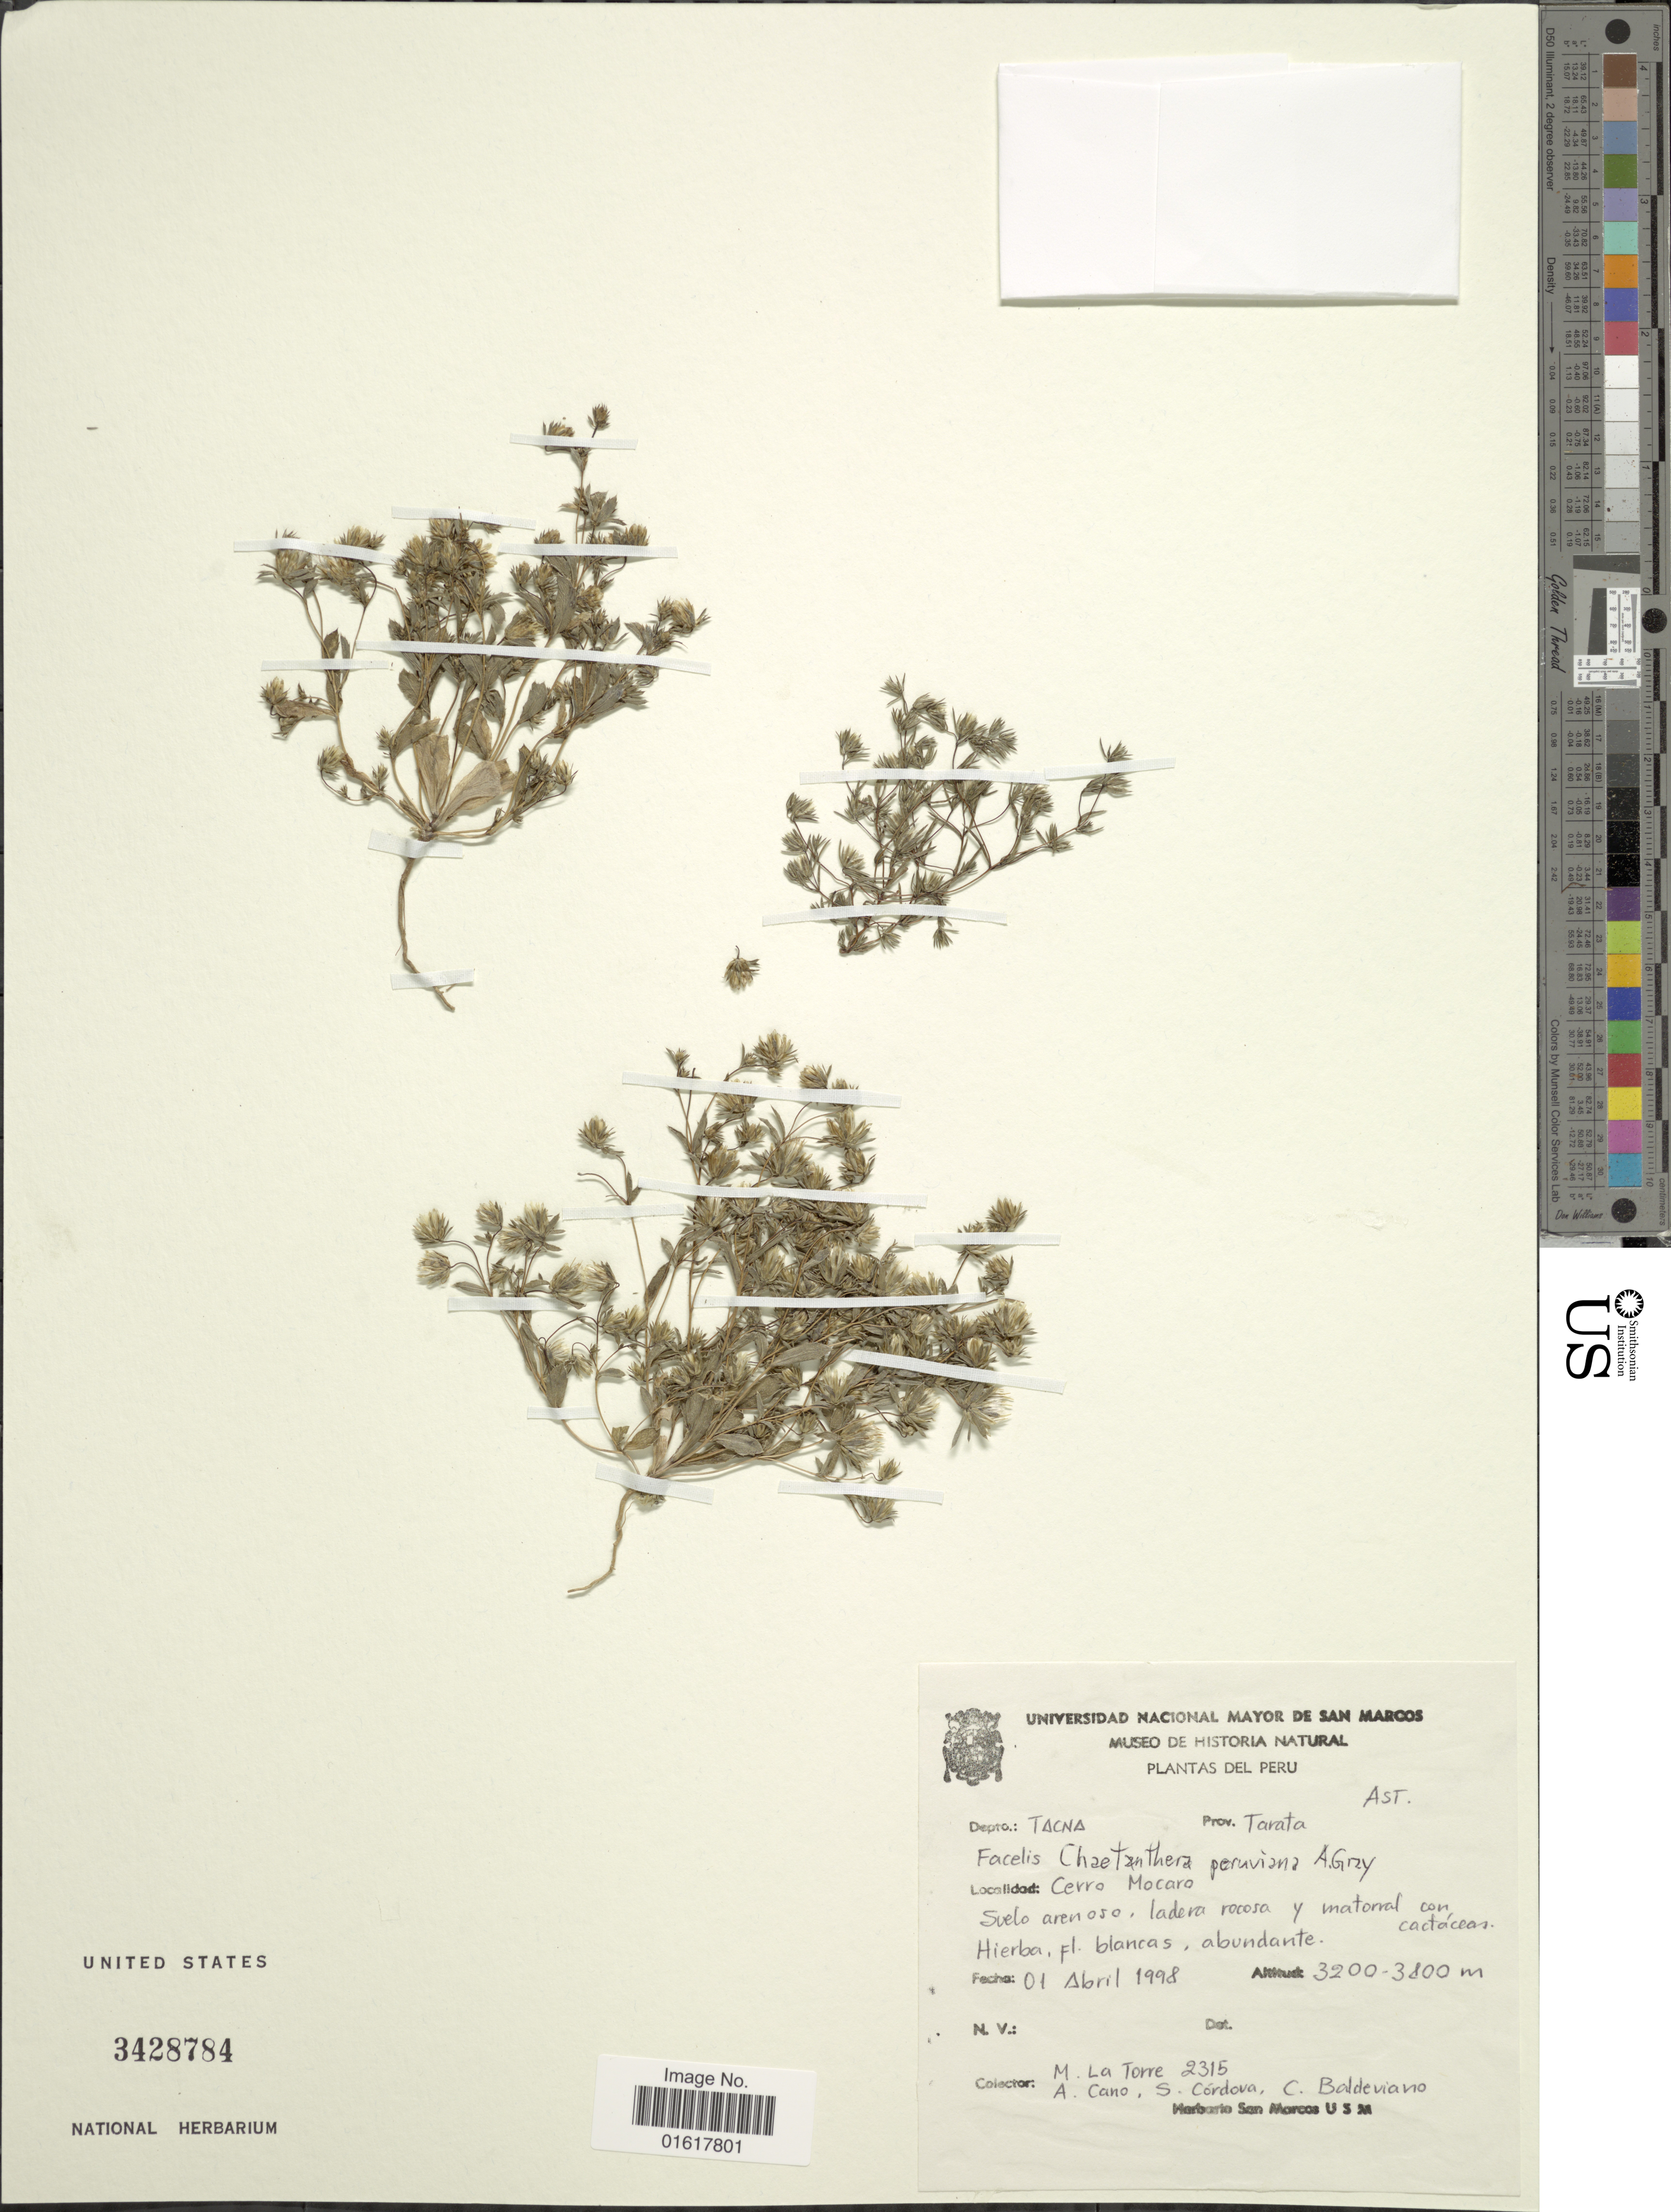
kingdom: Plantae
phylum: Tracheophyta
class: Magnoliopsida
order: Asterales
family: Asteraceae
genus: Chaetanthera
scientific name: Chaetanthera peruviana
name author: A. Gray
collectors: M. I. La Torre, A. Cano, S. Cordova & C. Baldeviano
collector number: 2315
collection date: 1998-04-01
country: Peru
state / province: Tacna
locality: Prov. Tarata. Cerro Mocaro Suelo arenoso, ladera rocosa y matorral con cactáceas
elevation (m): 3200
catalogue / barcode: US 3428784